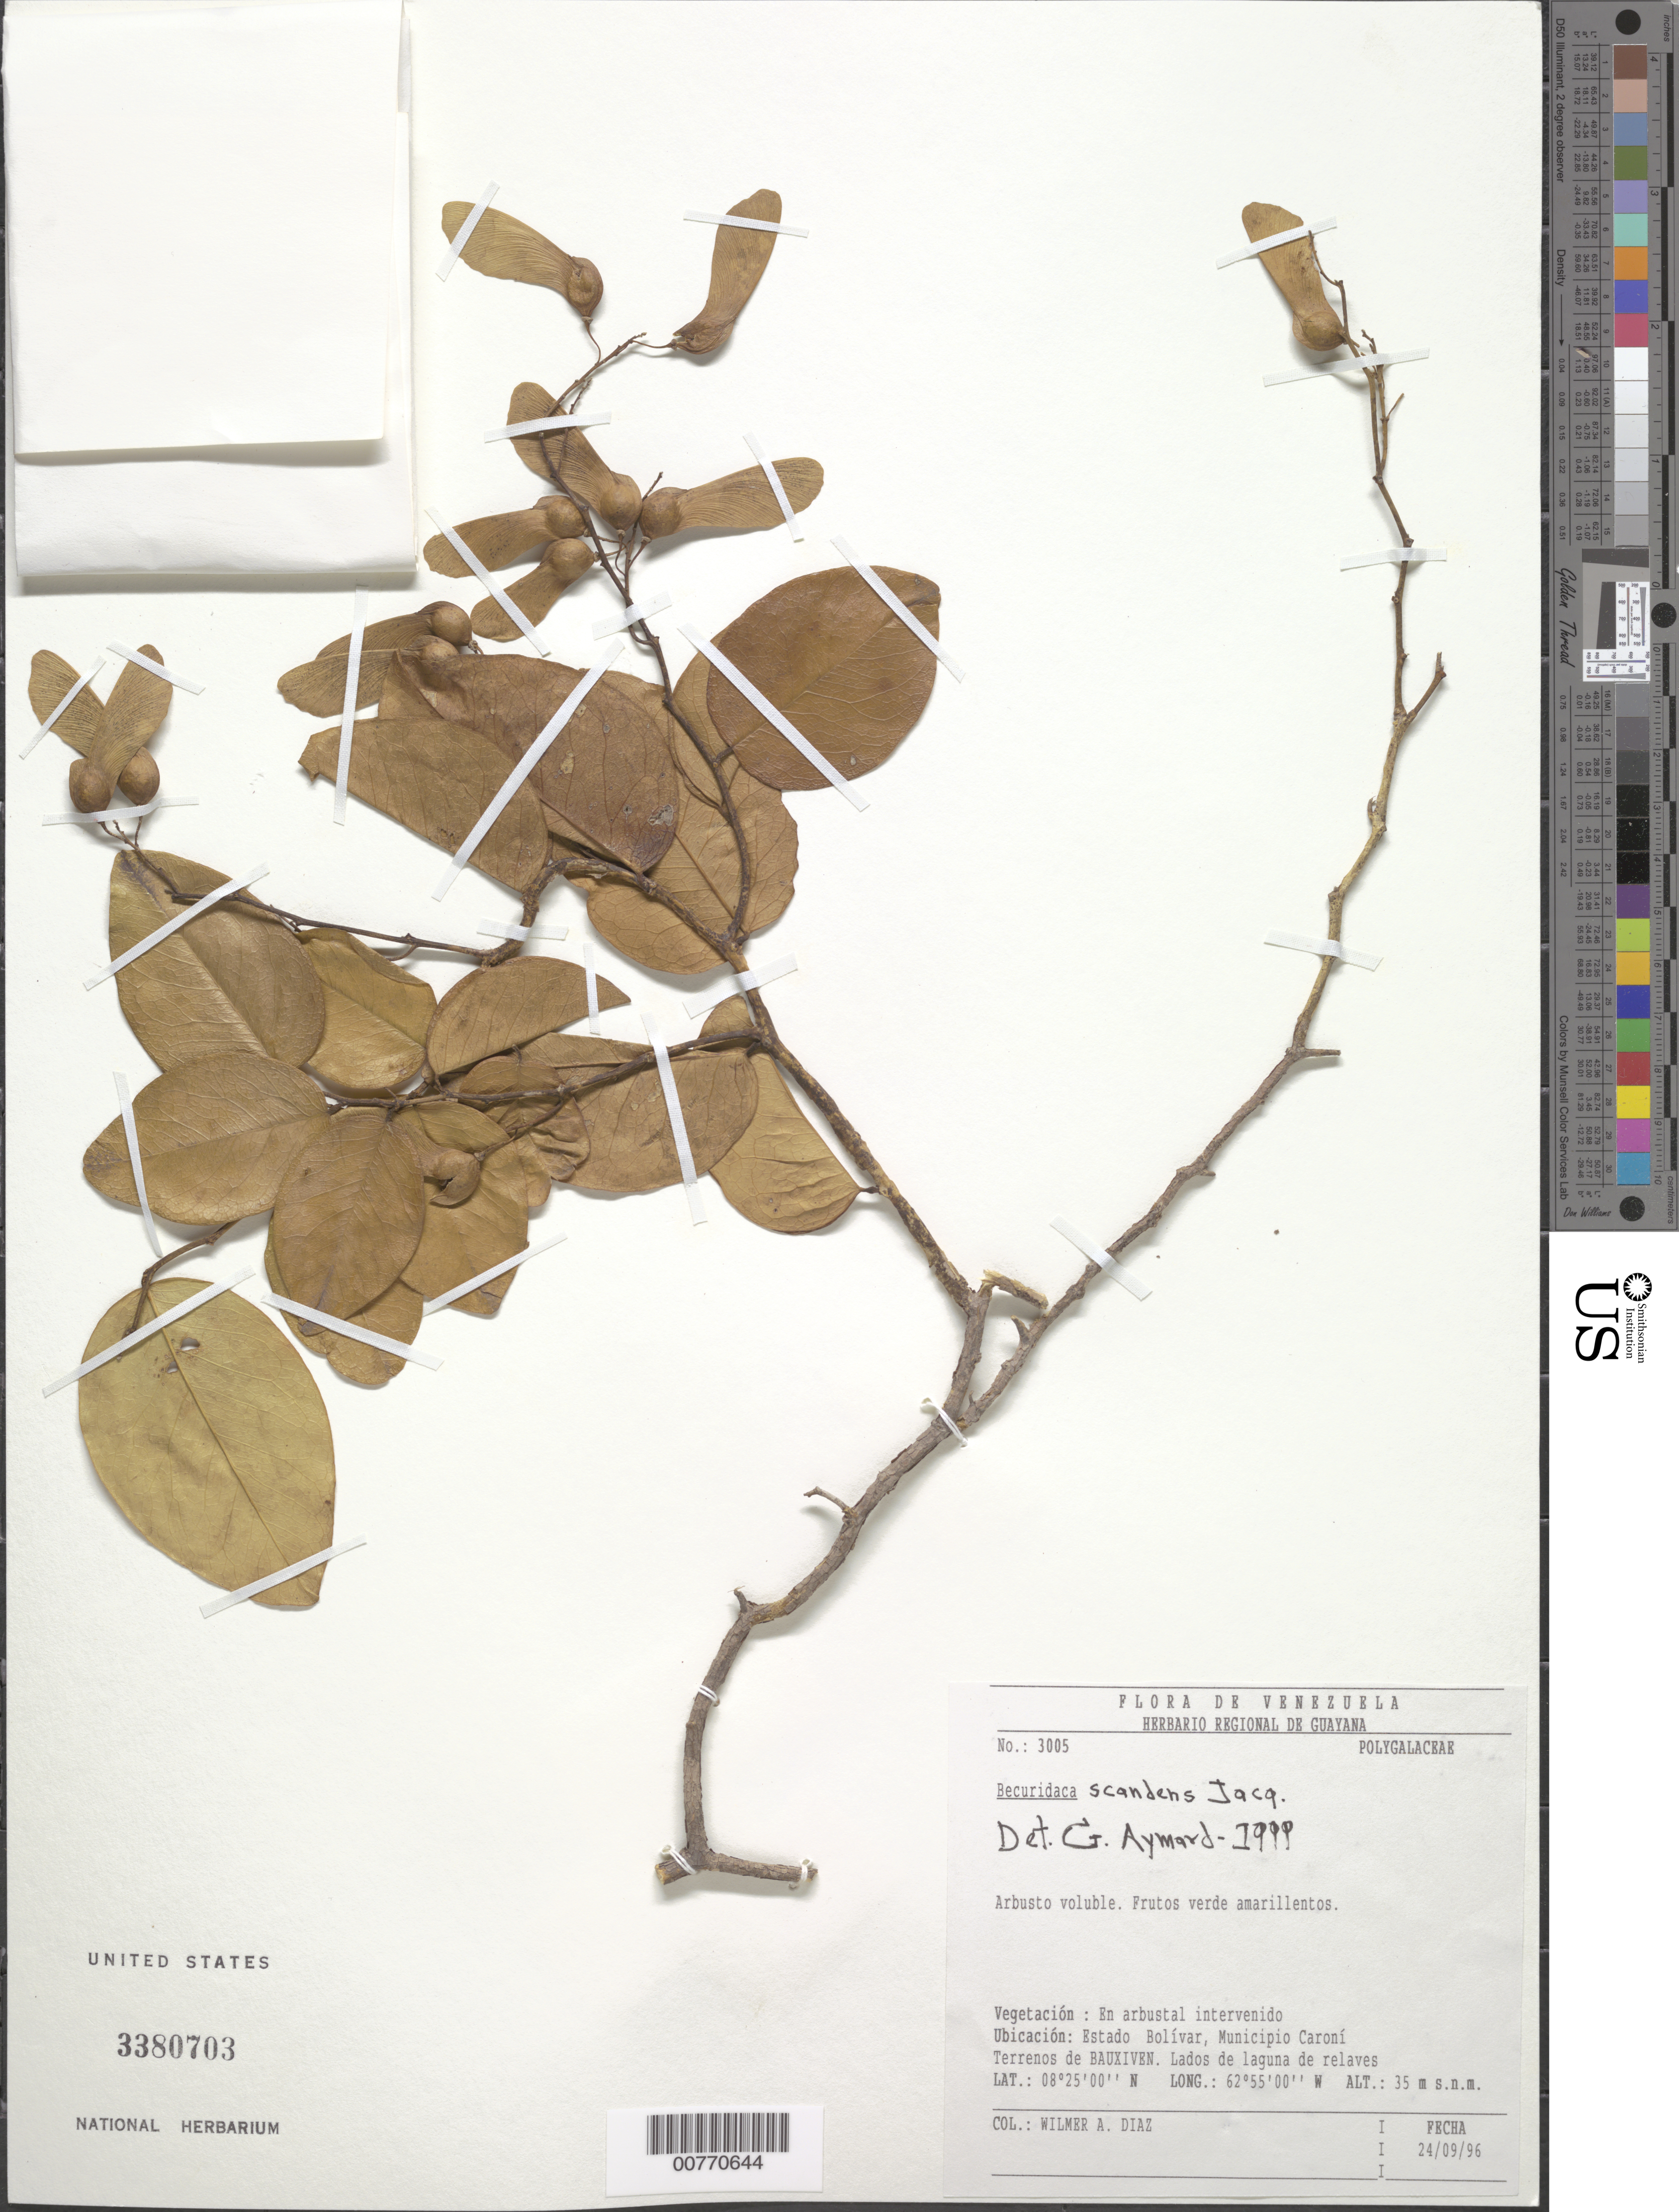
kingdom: Plantae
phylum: Tracheophyta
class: Magnoliopsida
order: Fabales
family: Polygalaceae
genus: Securidaca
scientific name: Securidaca scandens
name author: Jacq.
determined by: Aymard C., G. A., (PORT), Univ. Nac. Exp. de los Llanos Ezequiel Zamora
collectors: W. Díaz P.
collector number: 3005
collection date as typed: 24-Sep-96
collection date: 1996-09-24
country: Venezuela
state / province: Bolívar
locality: Mun. Caroní, terrenos de Bauxiven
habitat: Lados de laguna de relaves; en arbustal intervenido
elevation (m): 35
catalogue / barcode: US 3380703